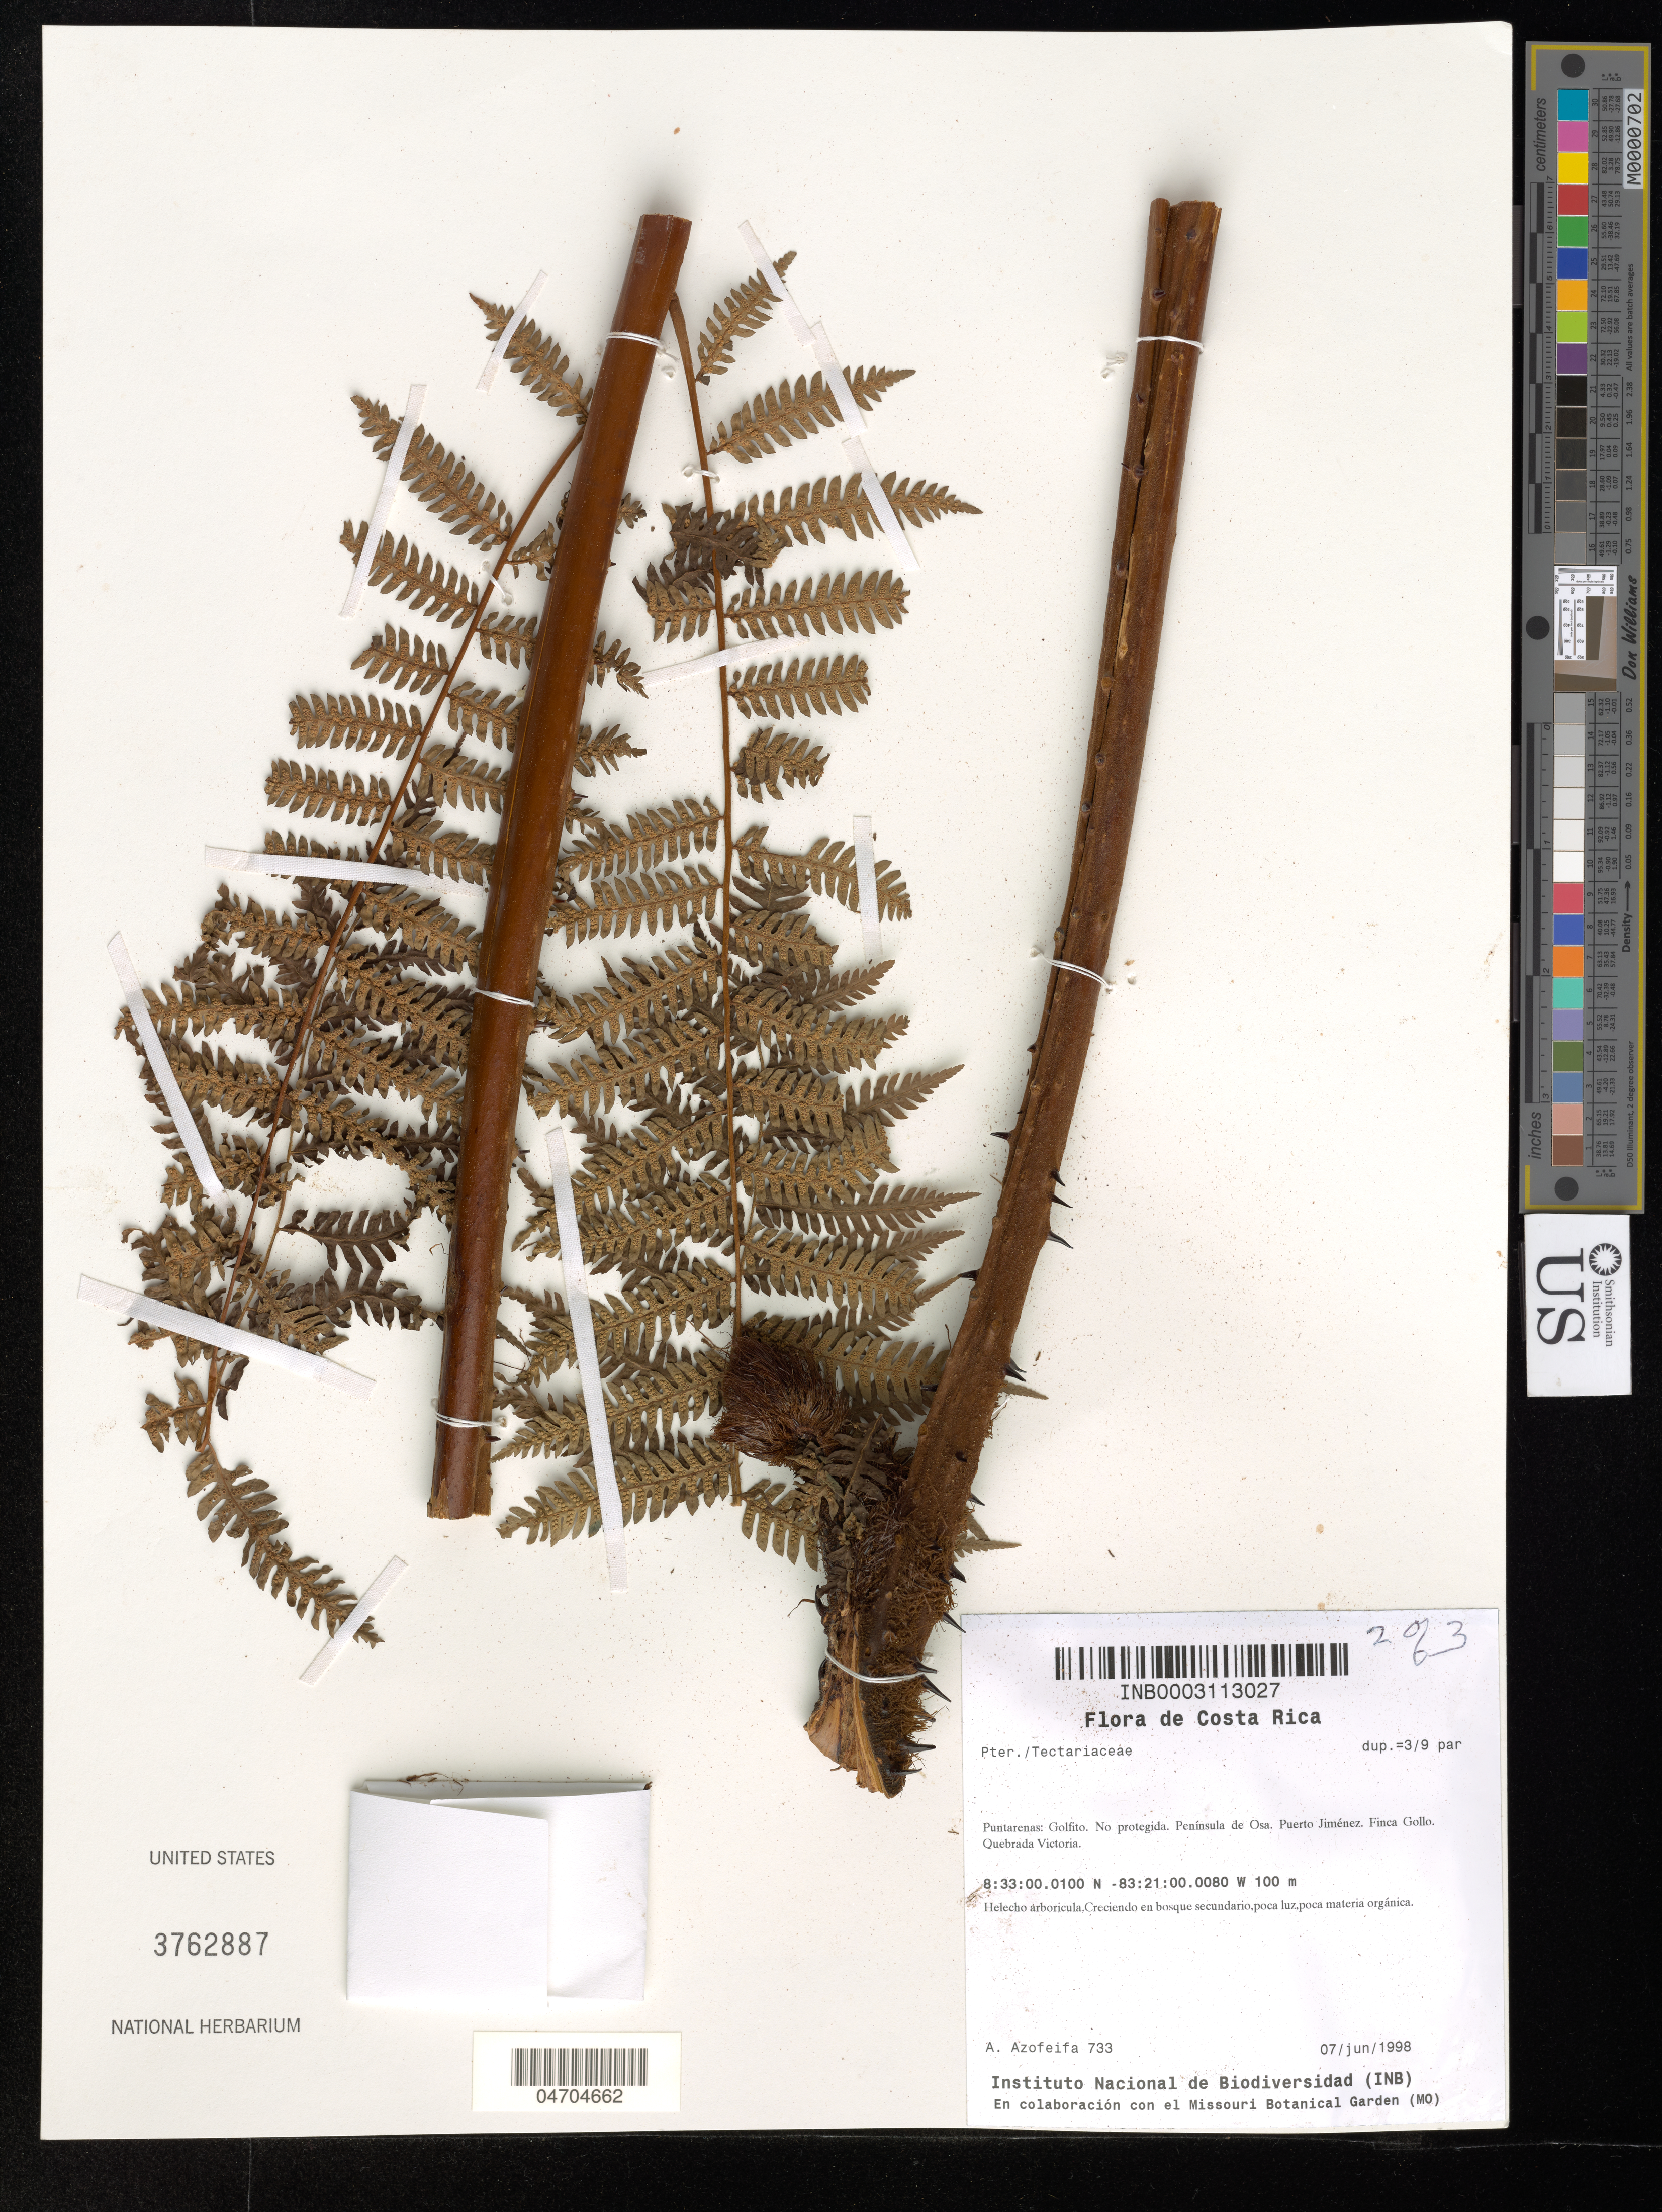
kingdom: Plantae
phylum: Tracheophyta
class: Polypodiopsida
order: Cyatheales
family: Cyatheaceae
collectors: A. Azofeifa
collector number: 733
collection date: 1998-06-07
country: Costa Rica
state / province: Puntarenas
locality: Golfito. No protegida. Península de Osa. Puerto Jiménez. Finca Gollo. Quebrada Victoria.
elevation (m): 100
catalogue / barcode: US 3762887